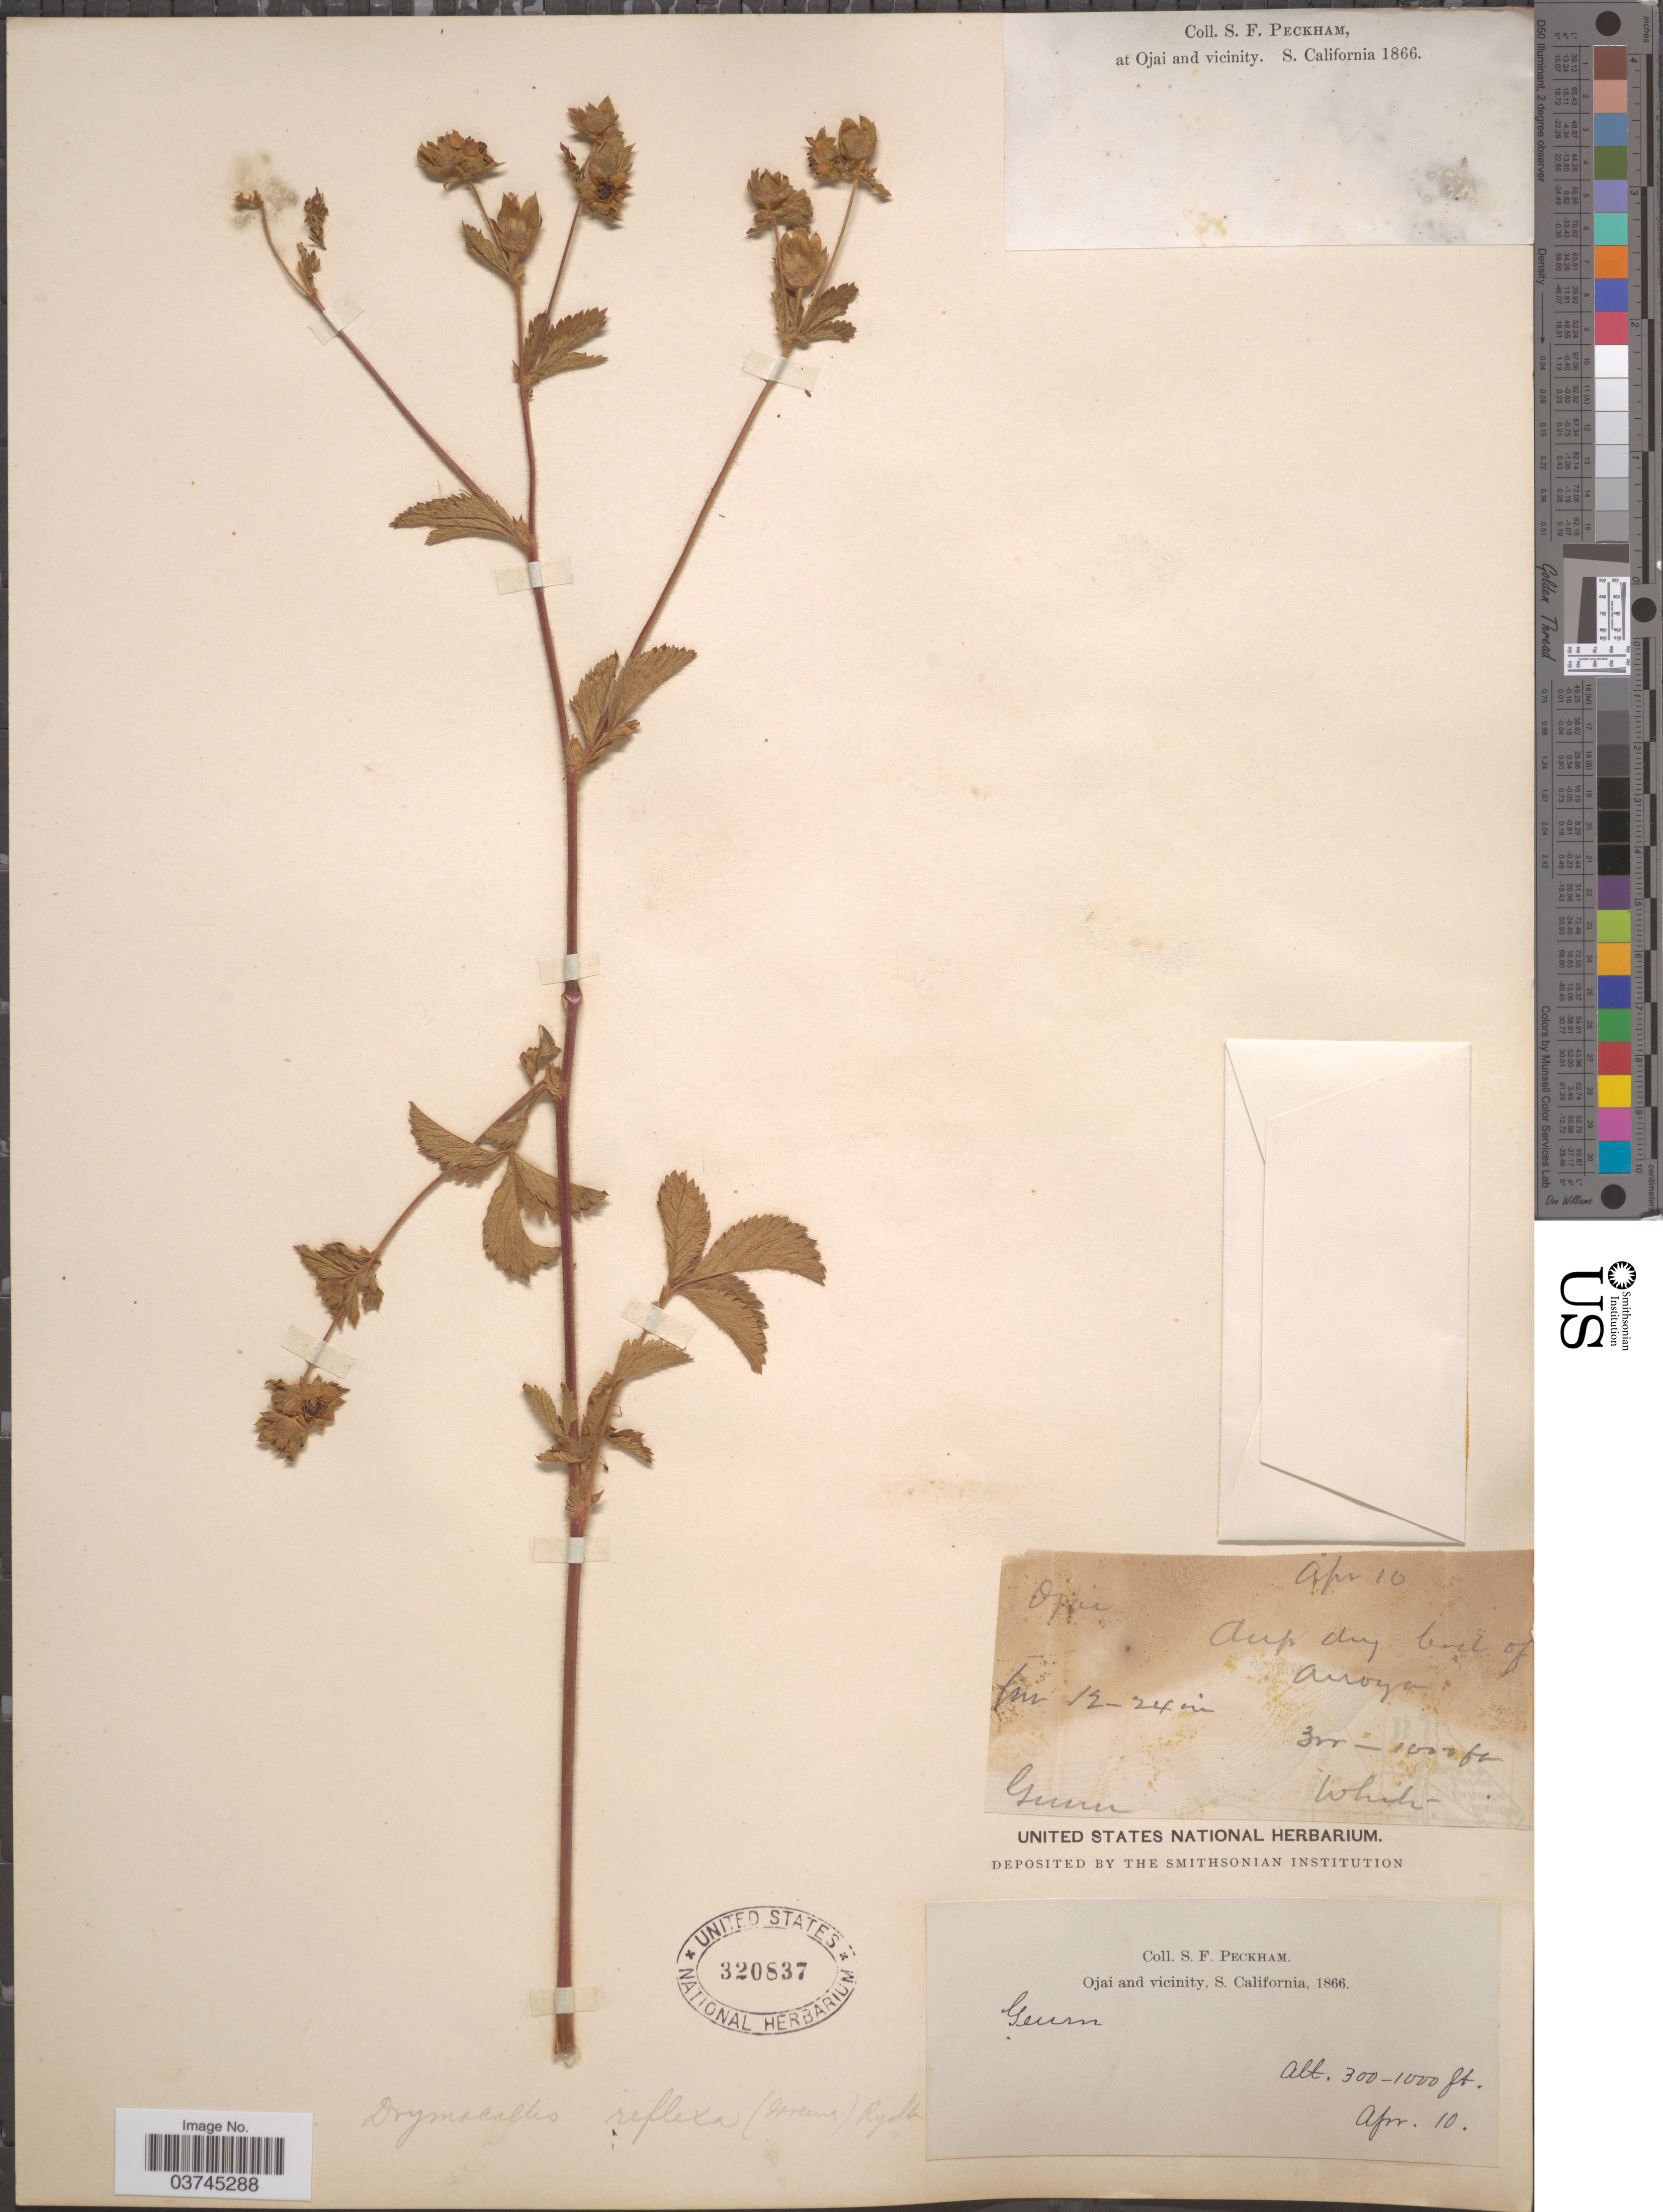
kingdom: Plantae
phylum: Tracheophyta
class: Magnoliopsida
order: Rosales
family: Rosaceae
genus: Drymocallis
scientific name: Drymocallis glandulosa subsp. reflexa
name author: (Greene) Soják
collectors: S. Peckham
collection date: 1866-04-10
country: United States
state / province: California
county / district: Ventura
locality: Ojai and vicinity, S. California. Open and dry back of Arroya.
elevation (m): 91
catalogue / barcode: US 320837